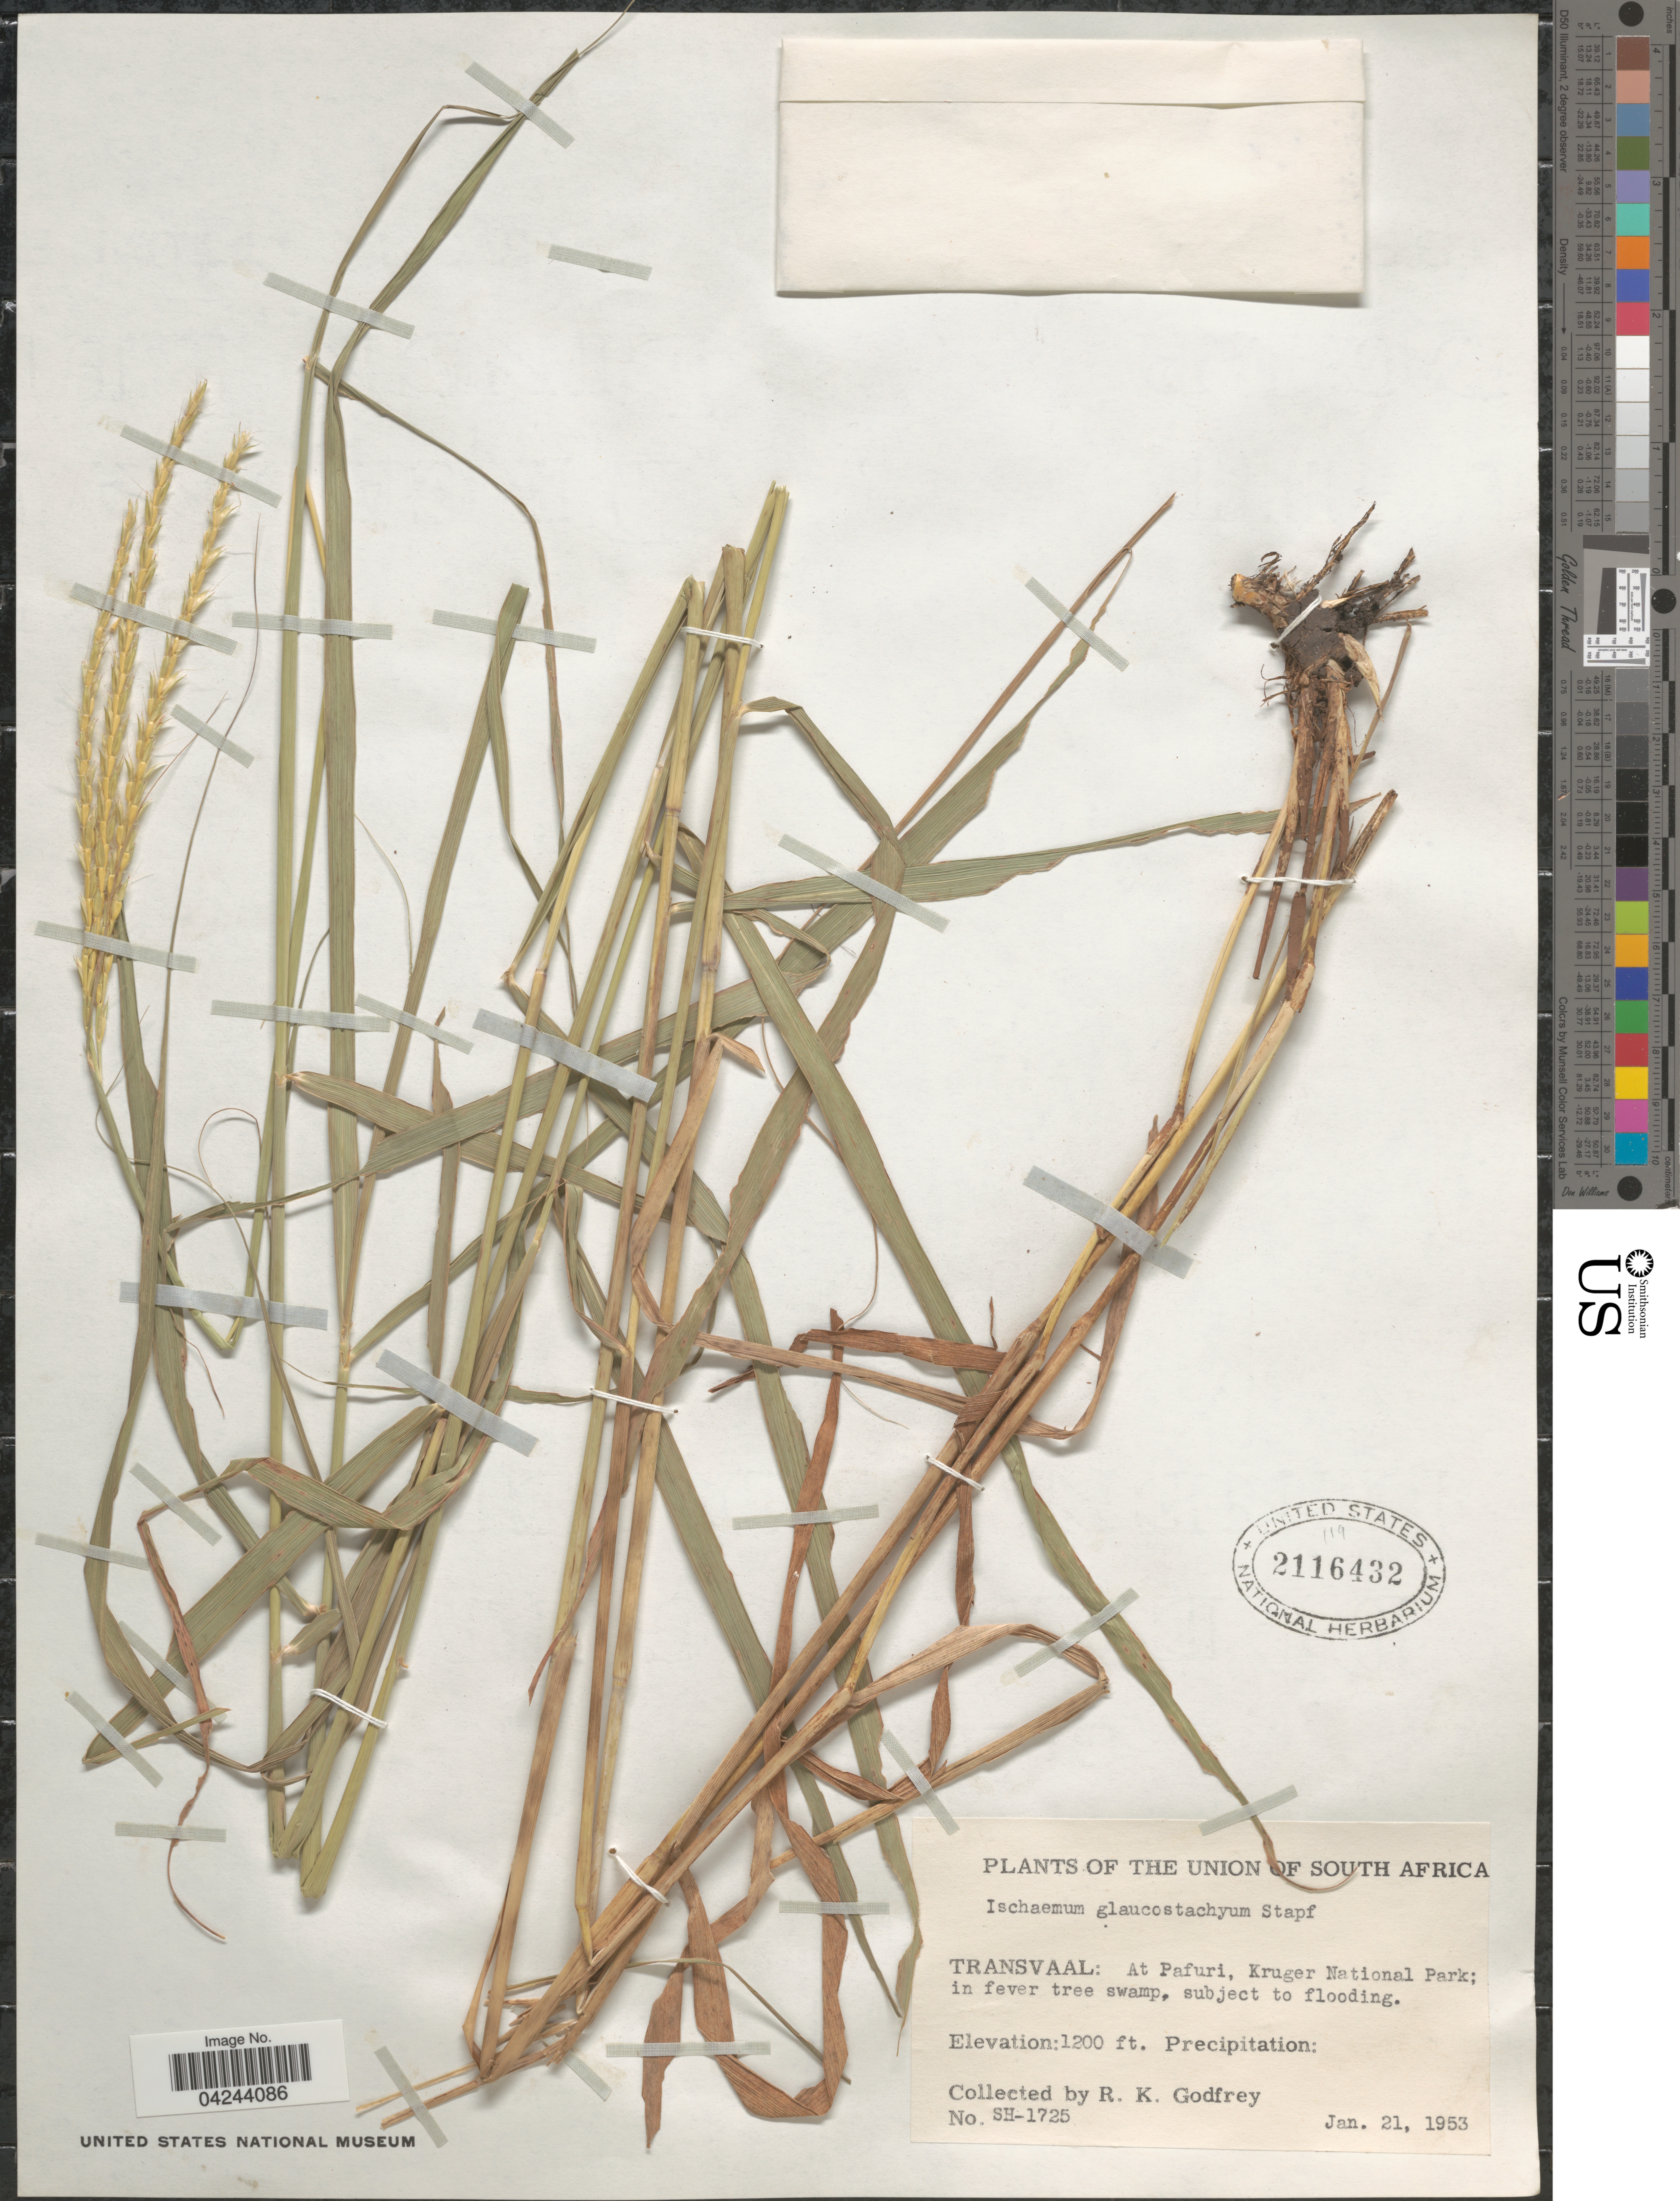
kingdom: Plantae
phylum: Tracheophyta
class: Liliopsida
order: Poales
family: Poaceae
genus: Ischaemum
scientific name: Ischaemum afrum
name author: (J.F. Gmel.) Dandy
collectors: R. K. Godfrey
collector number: SH-1725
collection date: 1953-01-21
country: South Africa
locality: The Union of South Africa. Transvaal: At Pafuri, Kruger National Park.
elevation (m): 366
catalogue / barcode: US 2116432